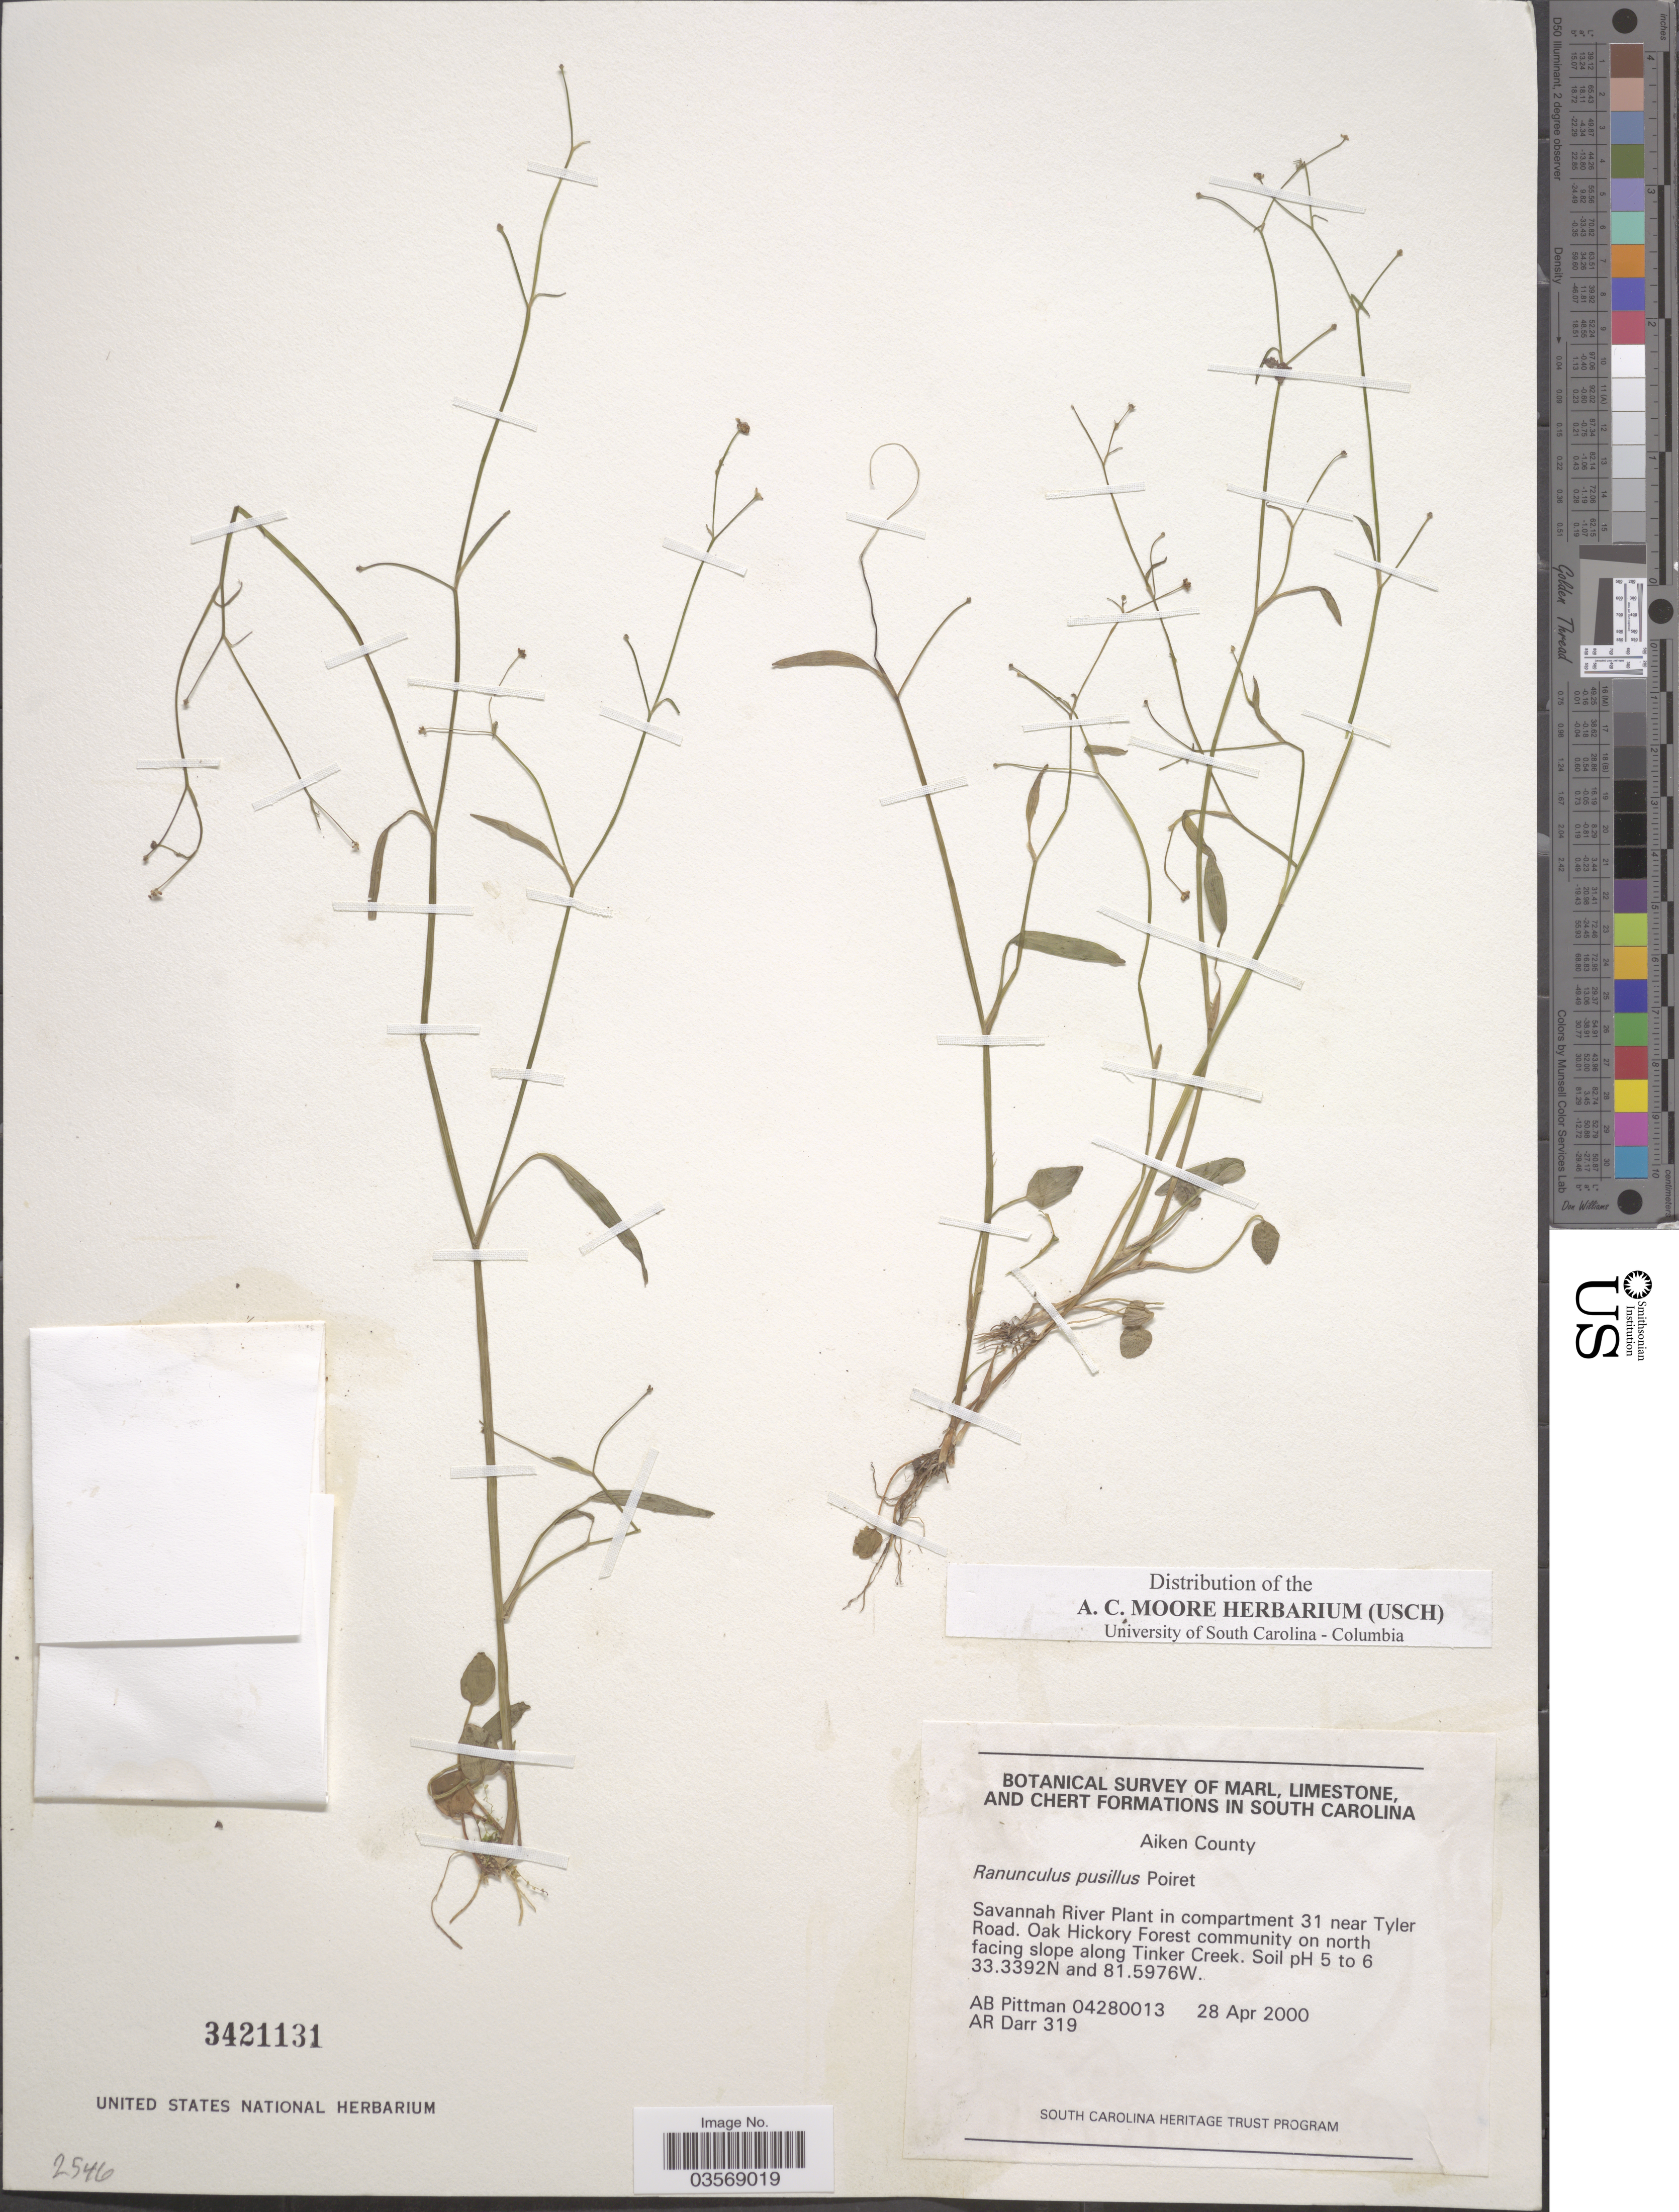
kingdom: Plantae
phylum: Tracheophyta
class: Magnoliopsida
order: Ranunculales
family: Ranunculaceae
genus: Ranunculus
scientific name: Ranunculus pusillus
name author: Poir.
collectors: A. B. Pittman & A. Darr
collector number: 319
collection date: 2000-04-28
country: United States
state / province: South Carolina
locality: Aiken County. Savannah River Plant in compartment 31 near Tyler Road. Oak Hickory Forest community on north facing slope along Tinker Creek.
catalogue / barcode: US 3421131